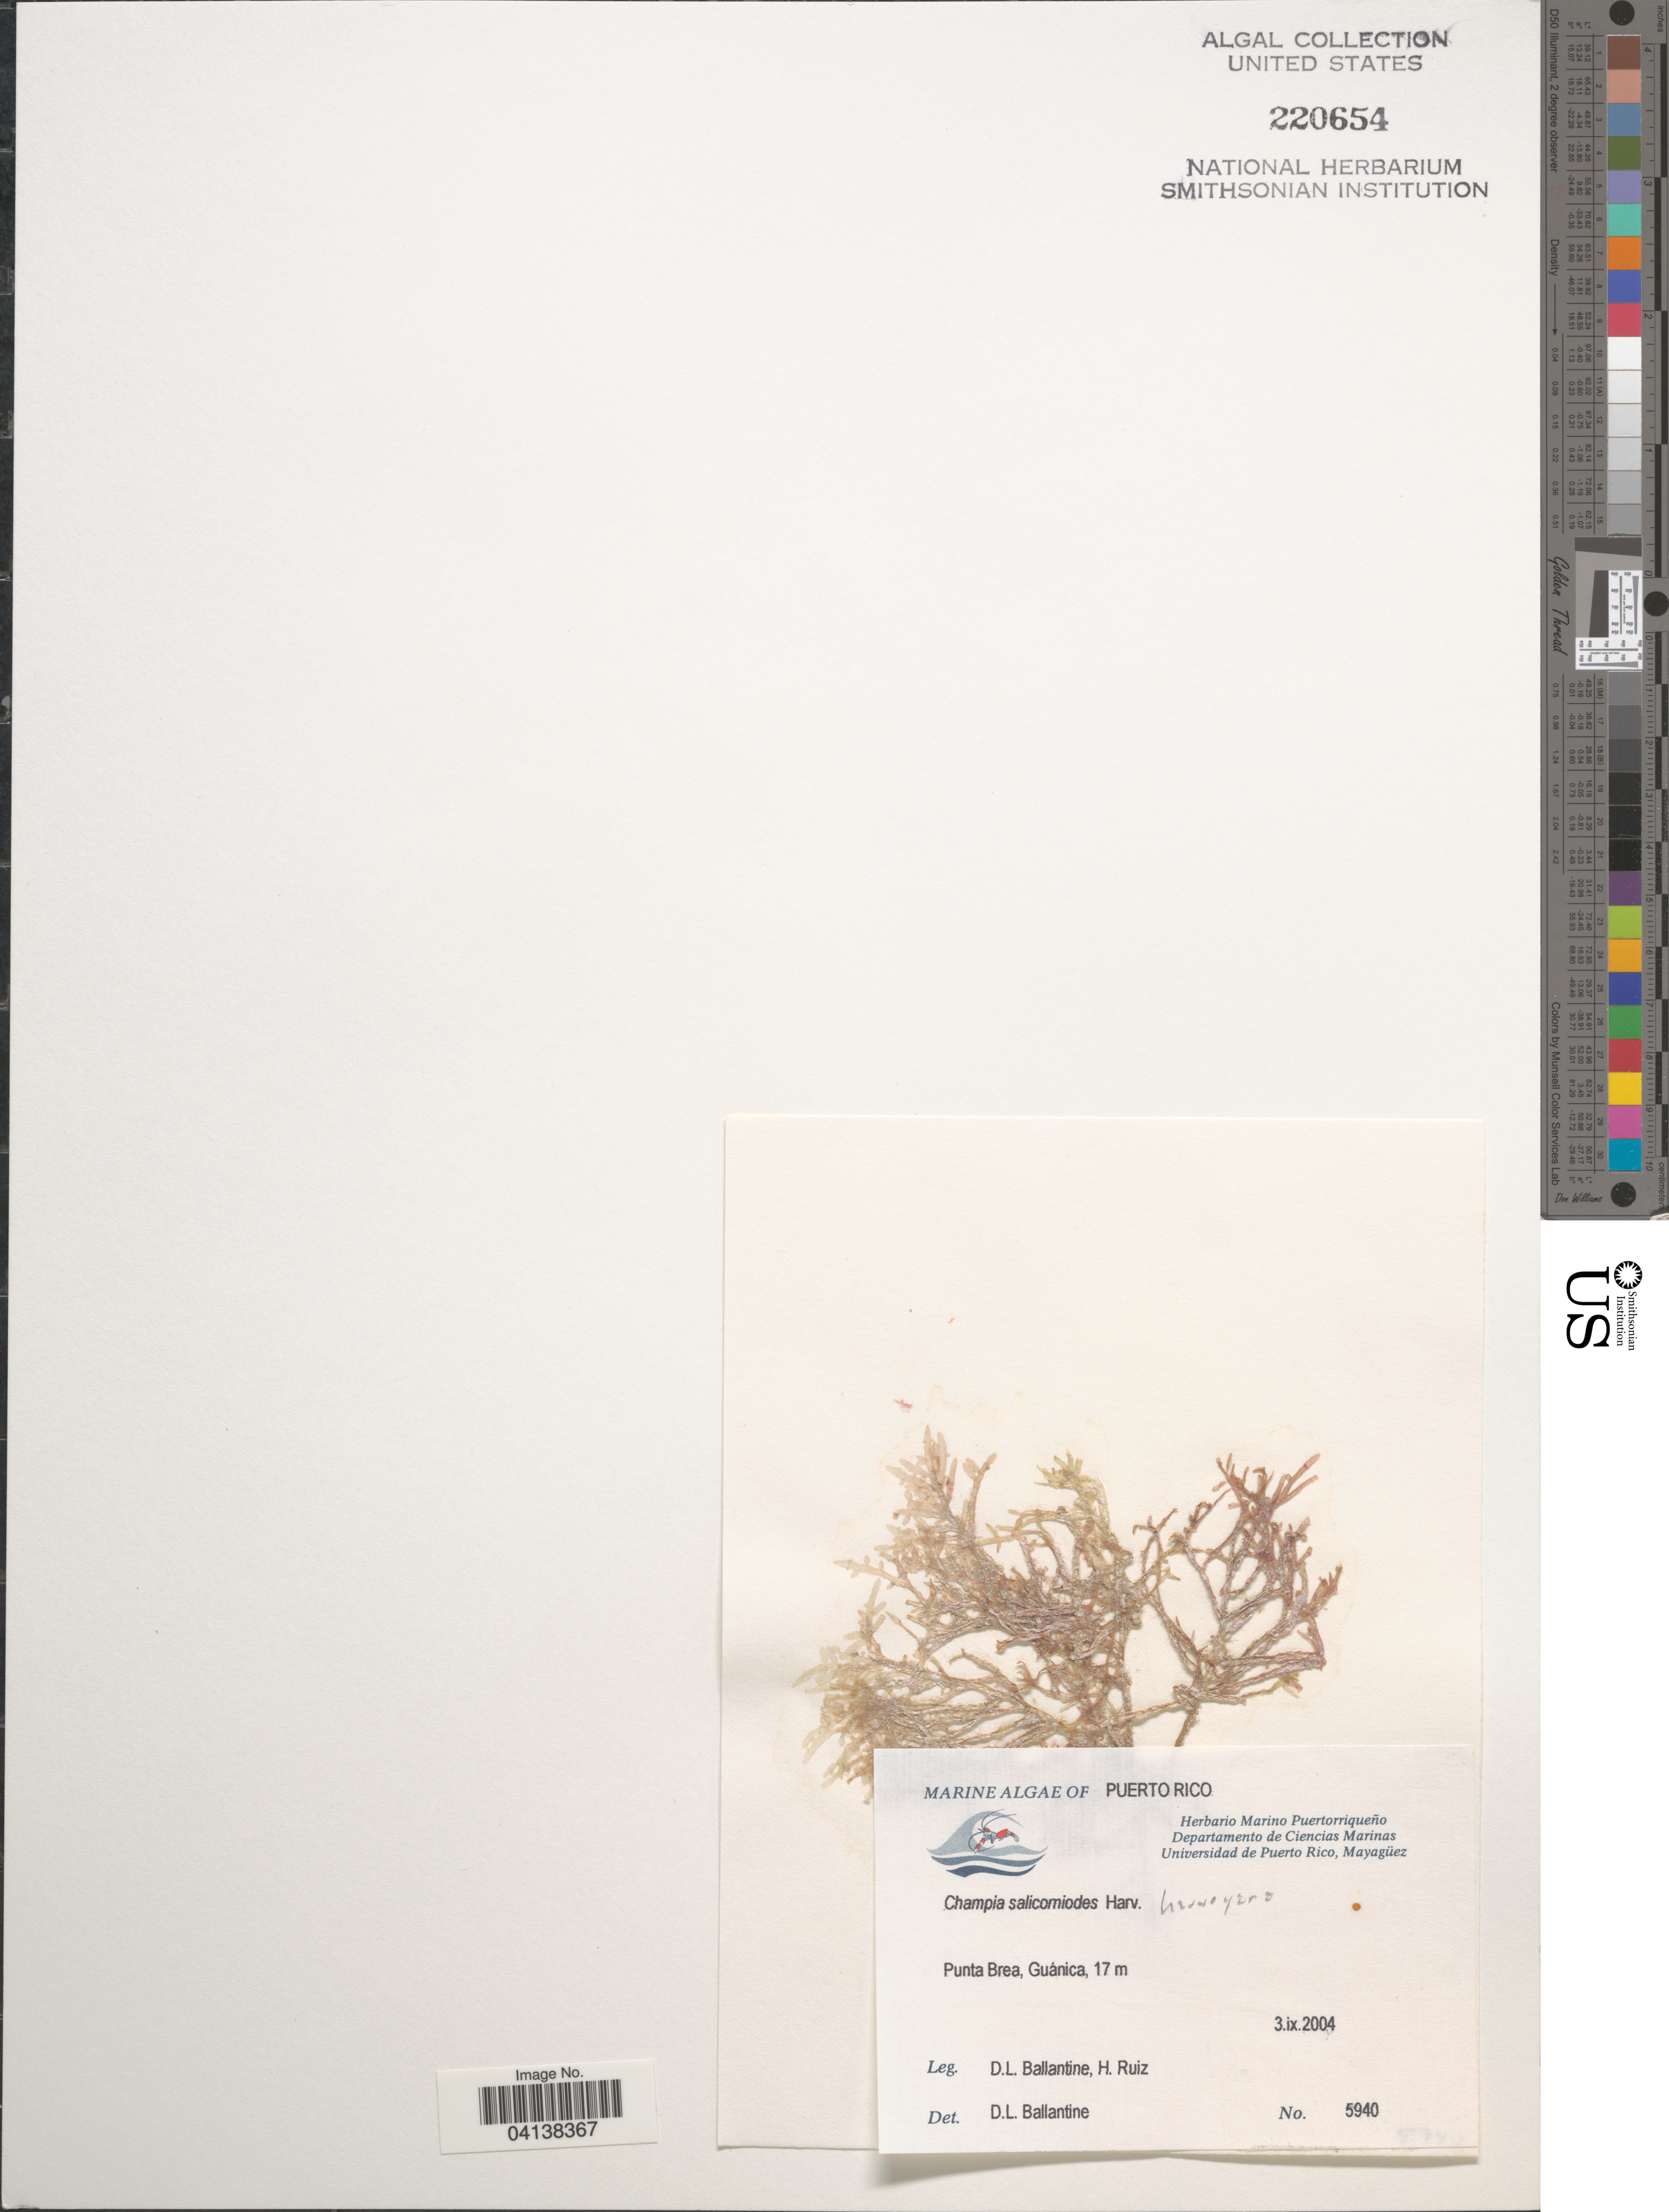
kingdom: Plantae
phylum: Rhodophyta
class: Florideophyceae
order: Rhodymeniales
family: Champiaceae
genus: Champia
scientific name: Champia salicornioides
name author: Harv.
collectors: D.L. Ballantine & H. Ruiz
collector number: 5940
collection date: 2004-09-03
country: Puerto Rico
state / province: Guánica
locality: Punta Brea.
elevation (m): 17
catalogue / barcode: US 220654